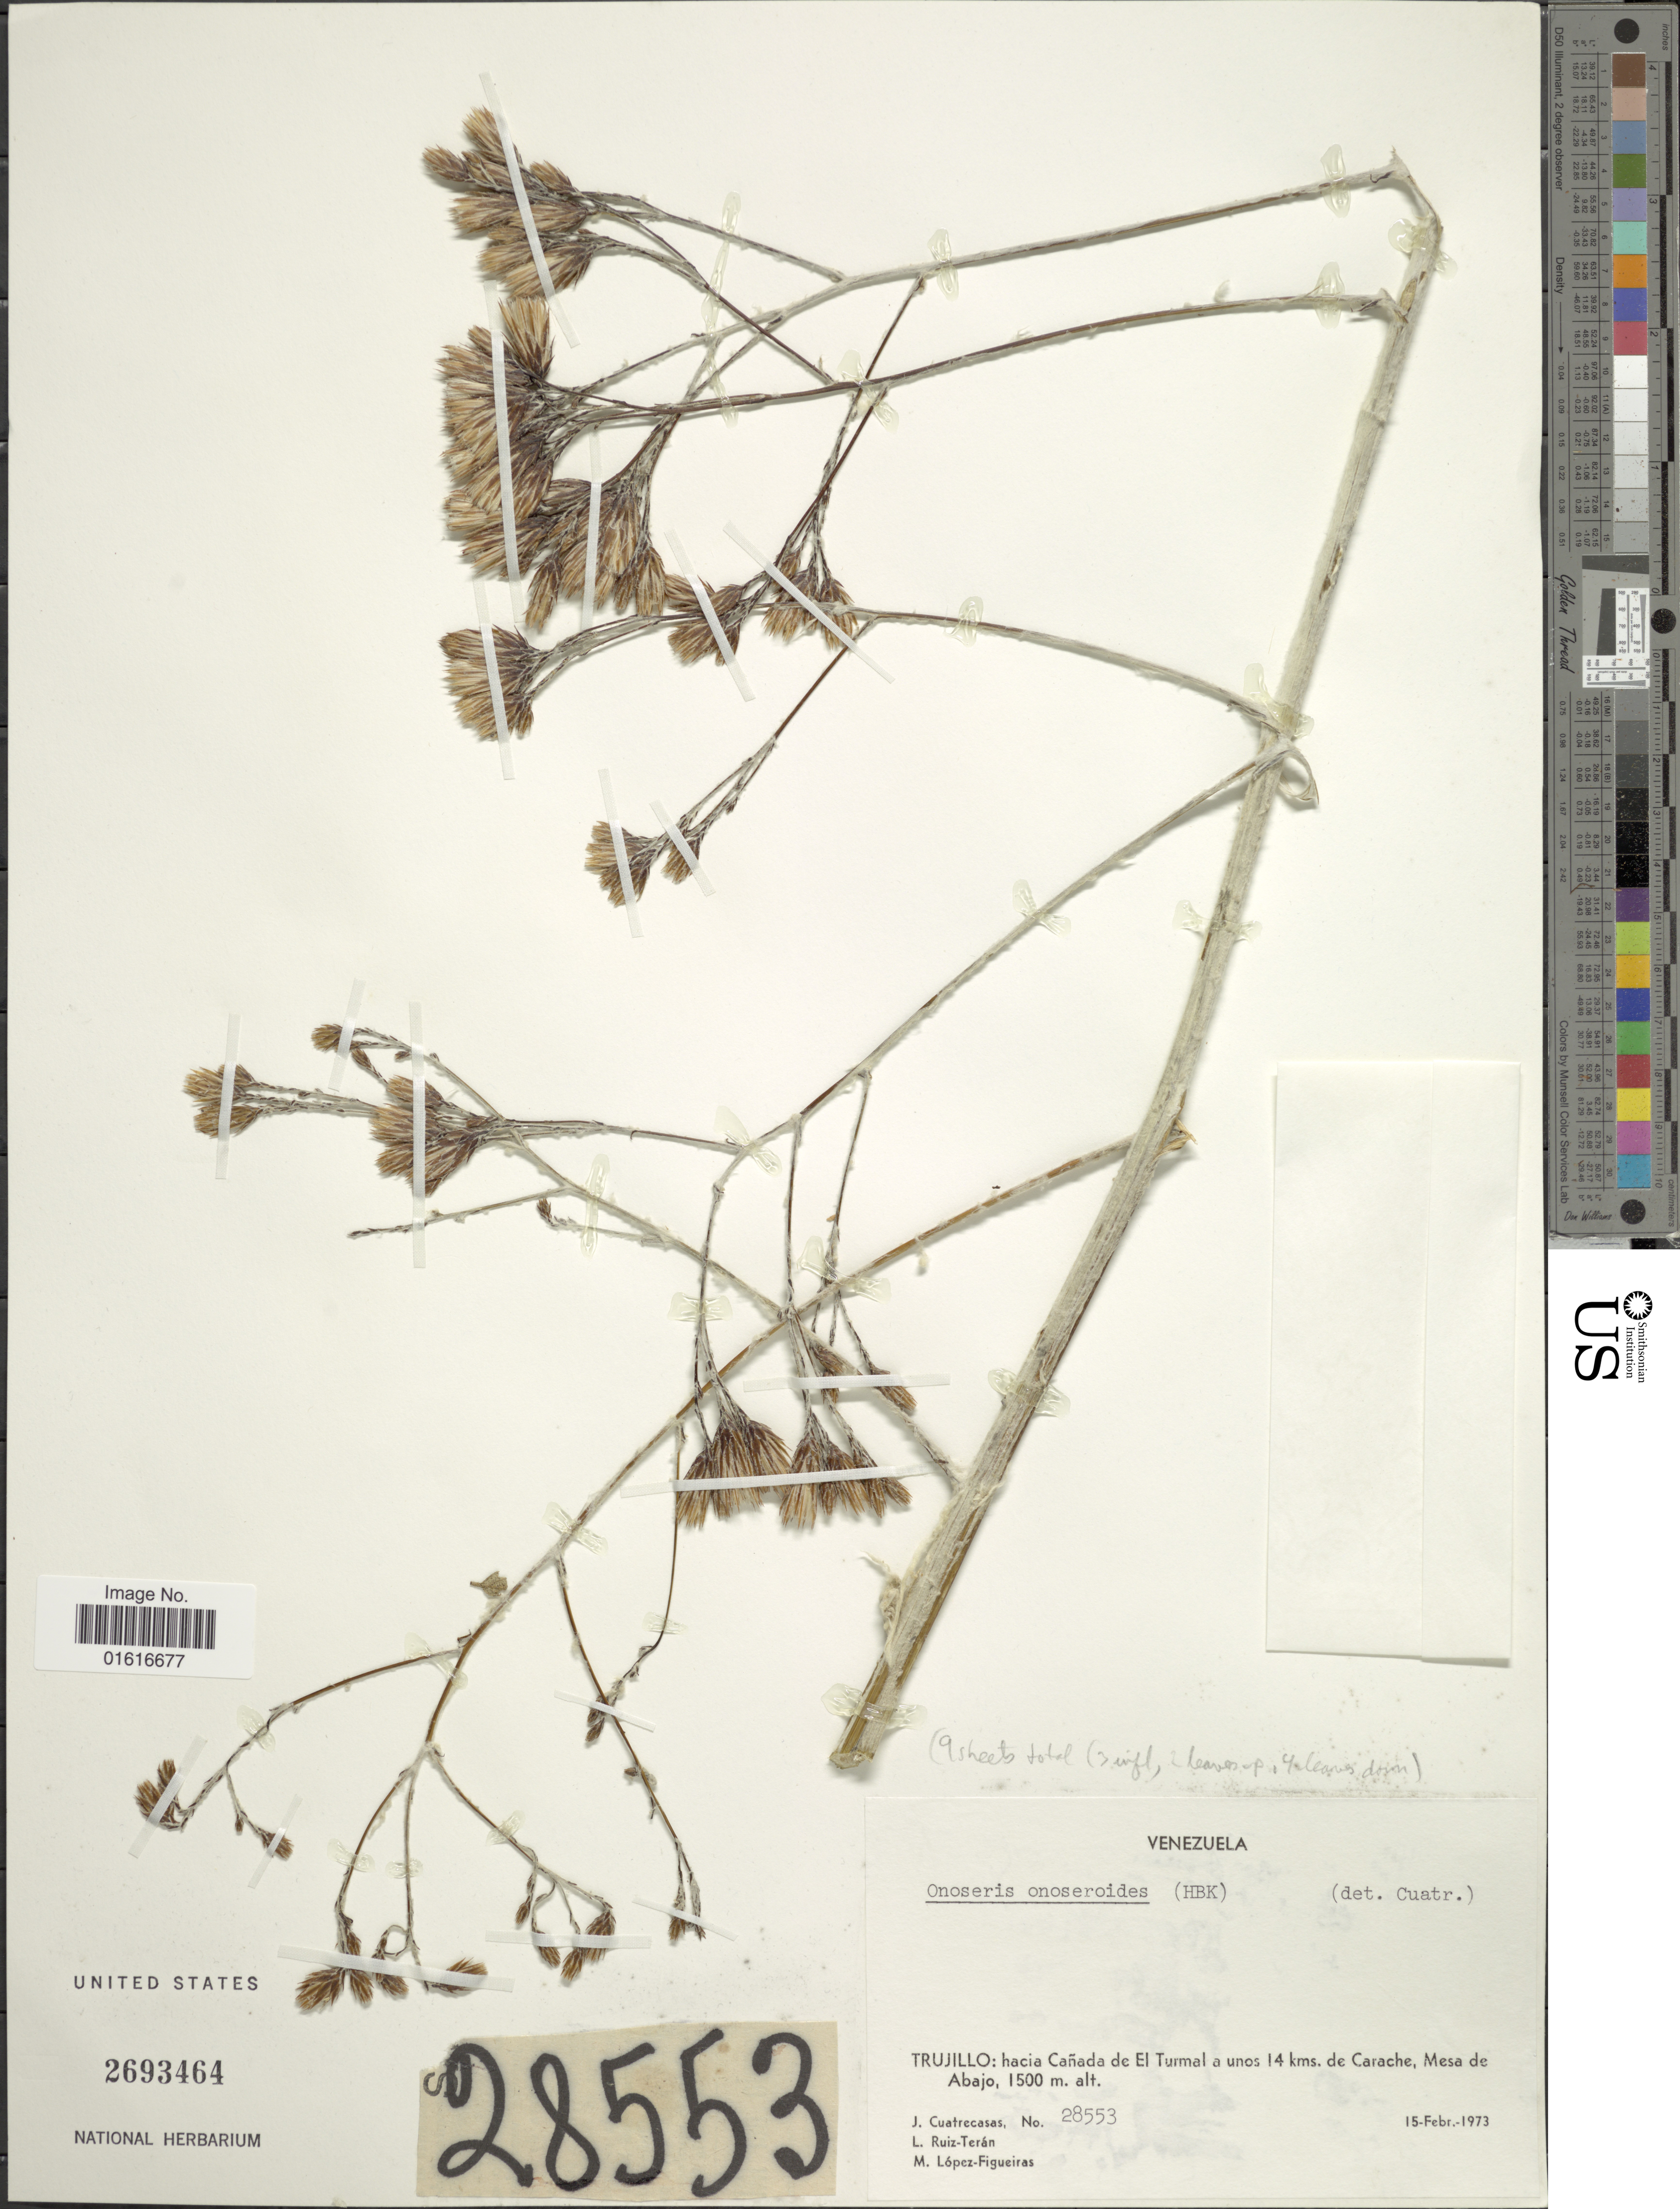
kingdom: Plantae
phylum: Tracheophyta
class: Magnoliopsida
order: Asterales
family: Asteraceae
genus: Onoseris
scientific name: Onoseris onoseroides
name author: (Kunth) B.L. Rob.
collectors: J. Cuatrecasas, L. E. Ruíz-Terán & M. Lopéz-F.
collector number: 28553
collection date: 1973-02-15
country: Venezuela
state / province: Trujillo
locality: Hacia Canada de El Turmal a unos 14 kms de Carache, Mesa de Abajo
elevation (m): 1500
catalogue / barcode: US 2693464